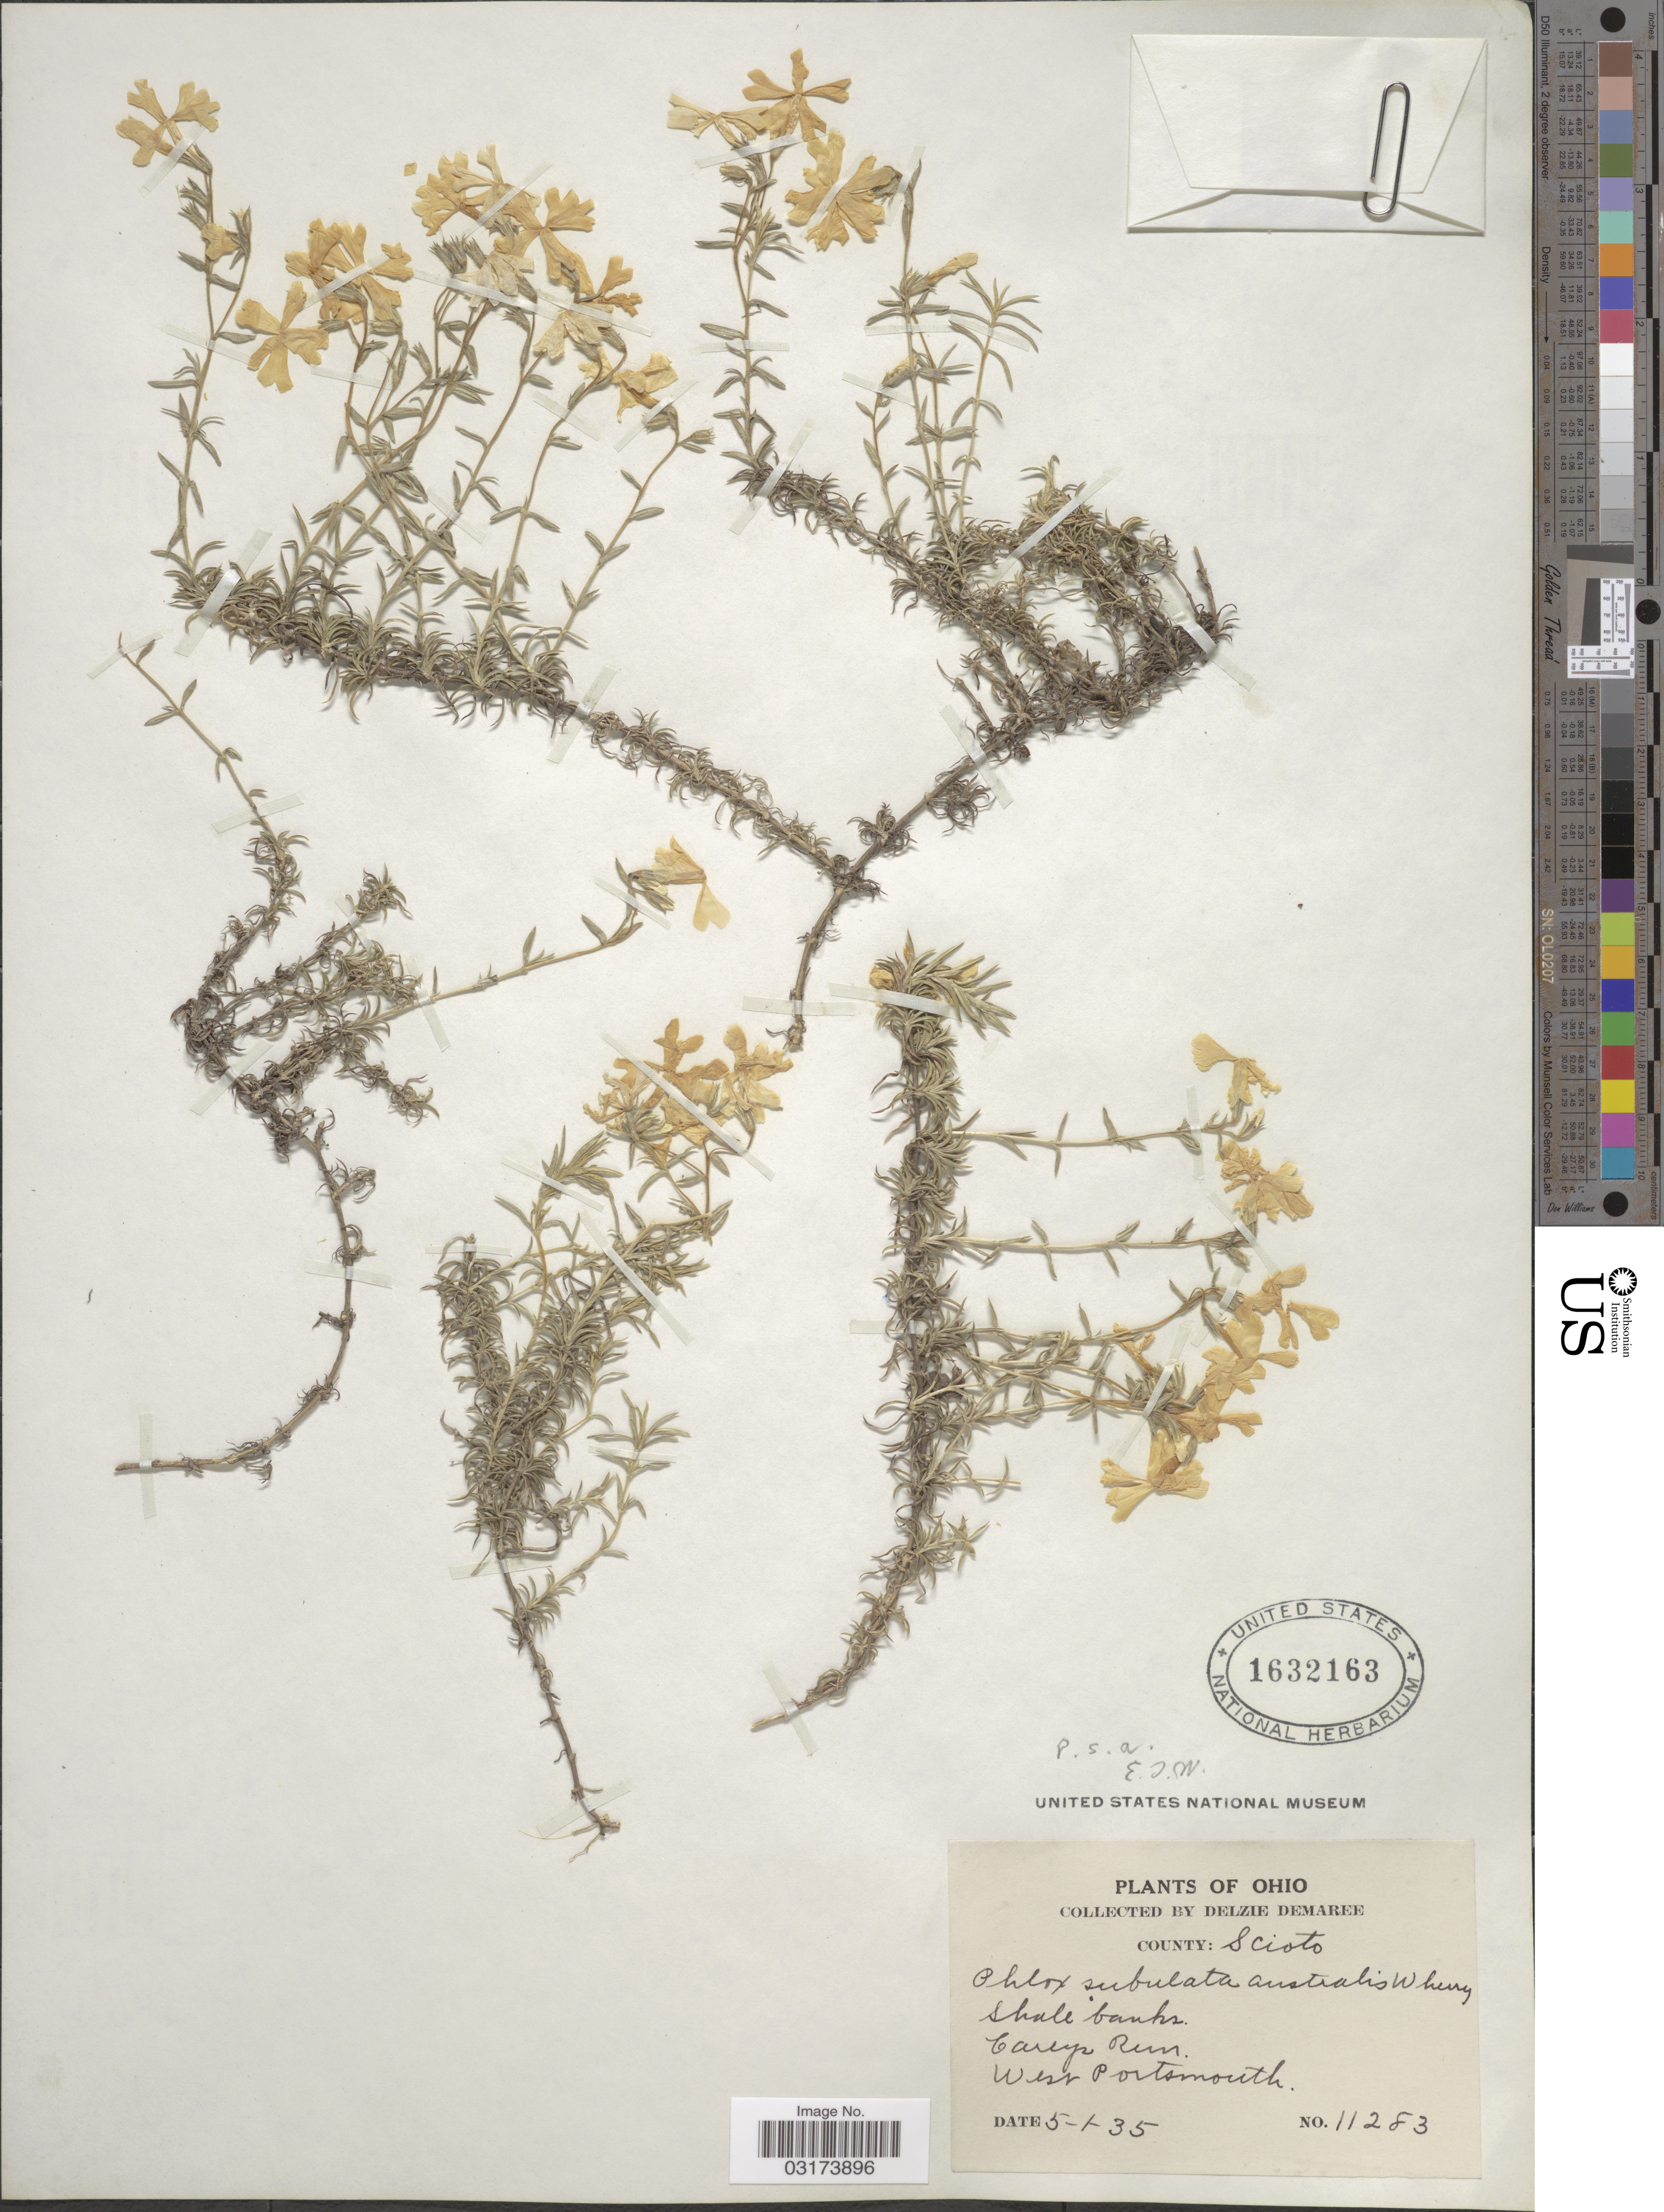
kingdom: Plantae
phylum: Tracheophyta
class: Magnoliopsida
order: Ericales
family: Polemoniaceae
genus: Phlox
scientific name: Phlox subulata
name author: L.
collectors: D. Demaree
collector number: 11283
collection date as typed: Transcribed d/m/y: 1/5/35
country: United States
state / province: Ohio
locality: County: Scioto, Camp Run. West Portsmouth.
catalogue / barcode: US 1632163